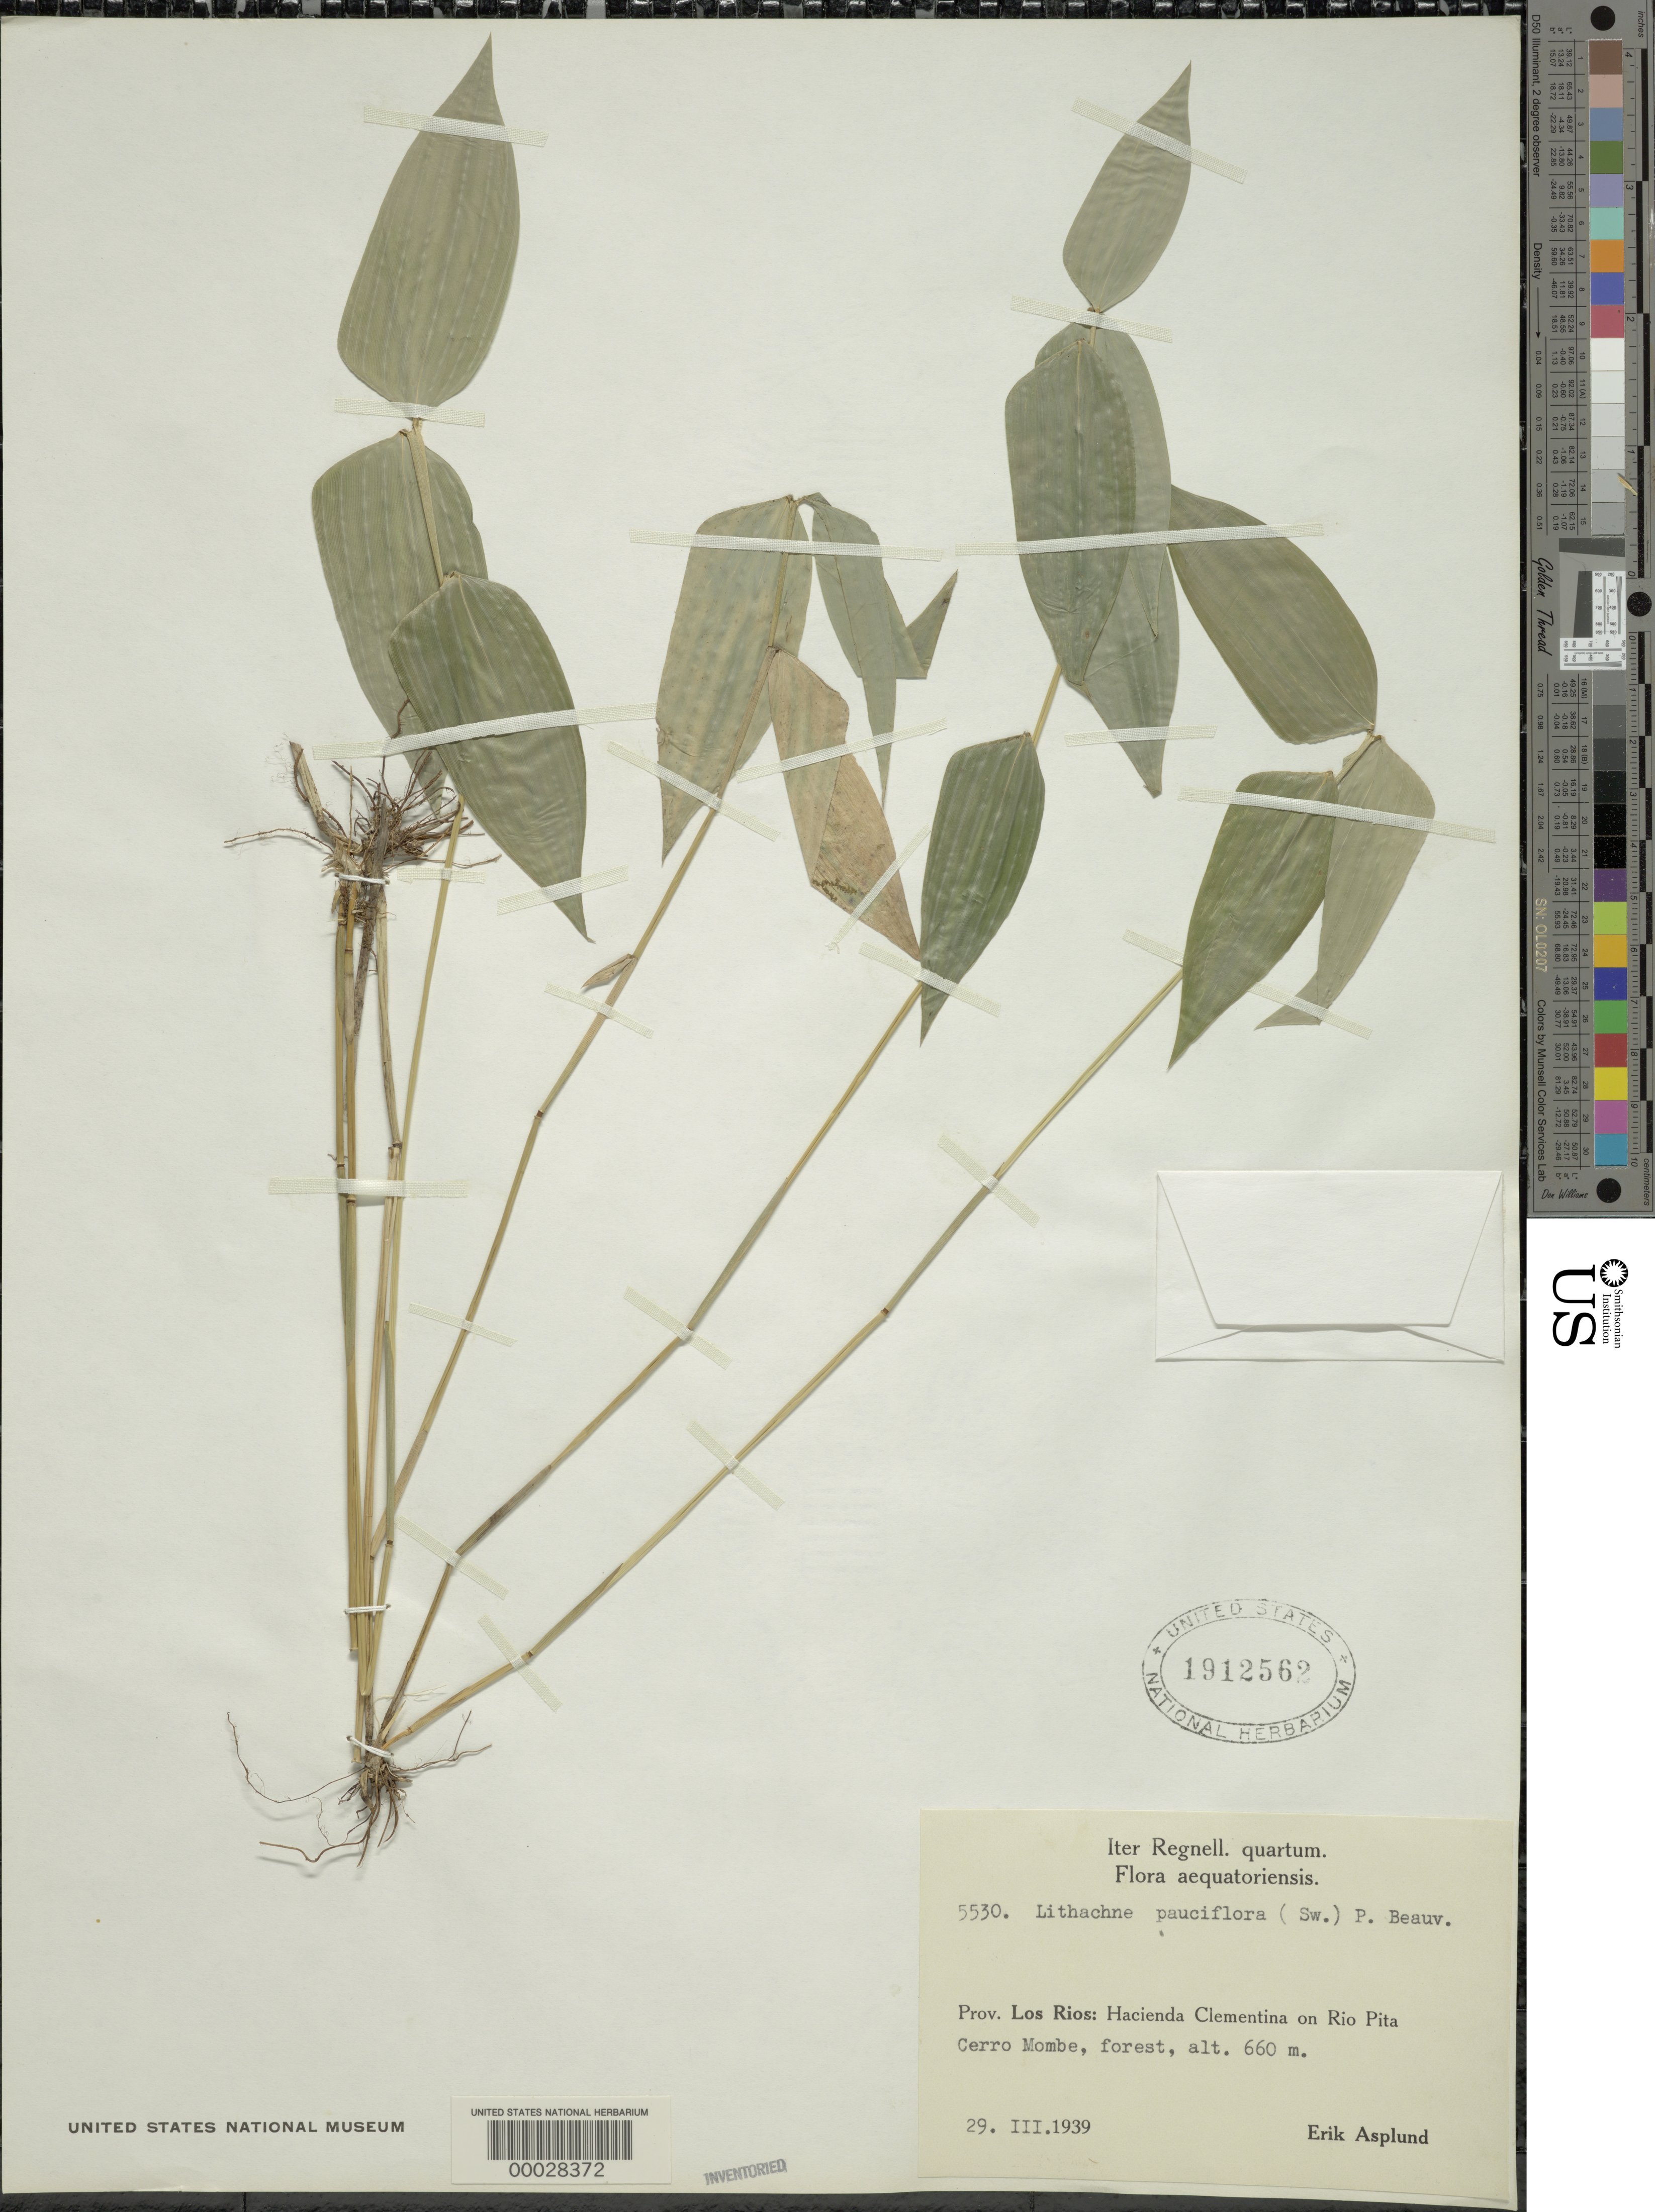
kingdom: Plantae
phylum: Tracheophyta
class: Liliopsida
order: Poales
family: Poaceae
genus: Lithachne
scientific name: Lithachne pauciflora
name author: (Sw.) P. Beauv.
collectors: E. Asplund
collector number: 5530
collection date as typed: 29 Mar 1939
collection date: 1939-03-29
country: Ecuador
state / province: Los Ríos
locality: Hacienda Clementina on Rio Pita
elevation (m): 660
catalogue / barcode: US 1912562